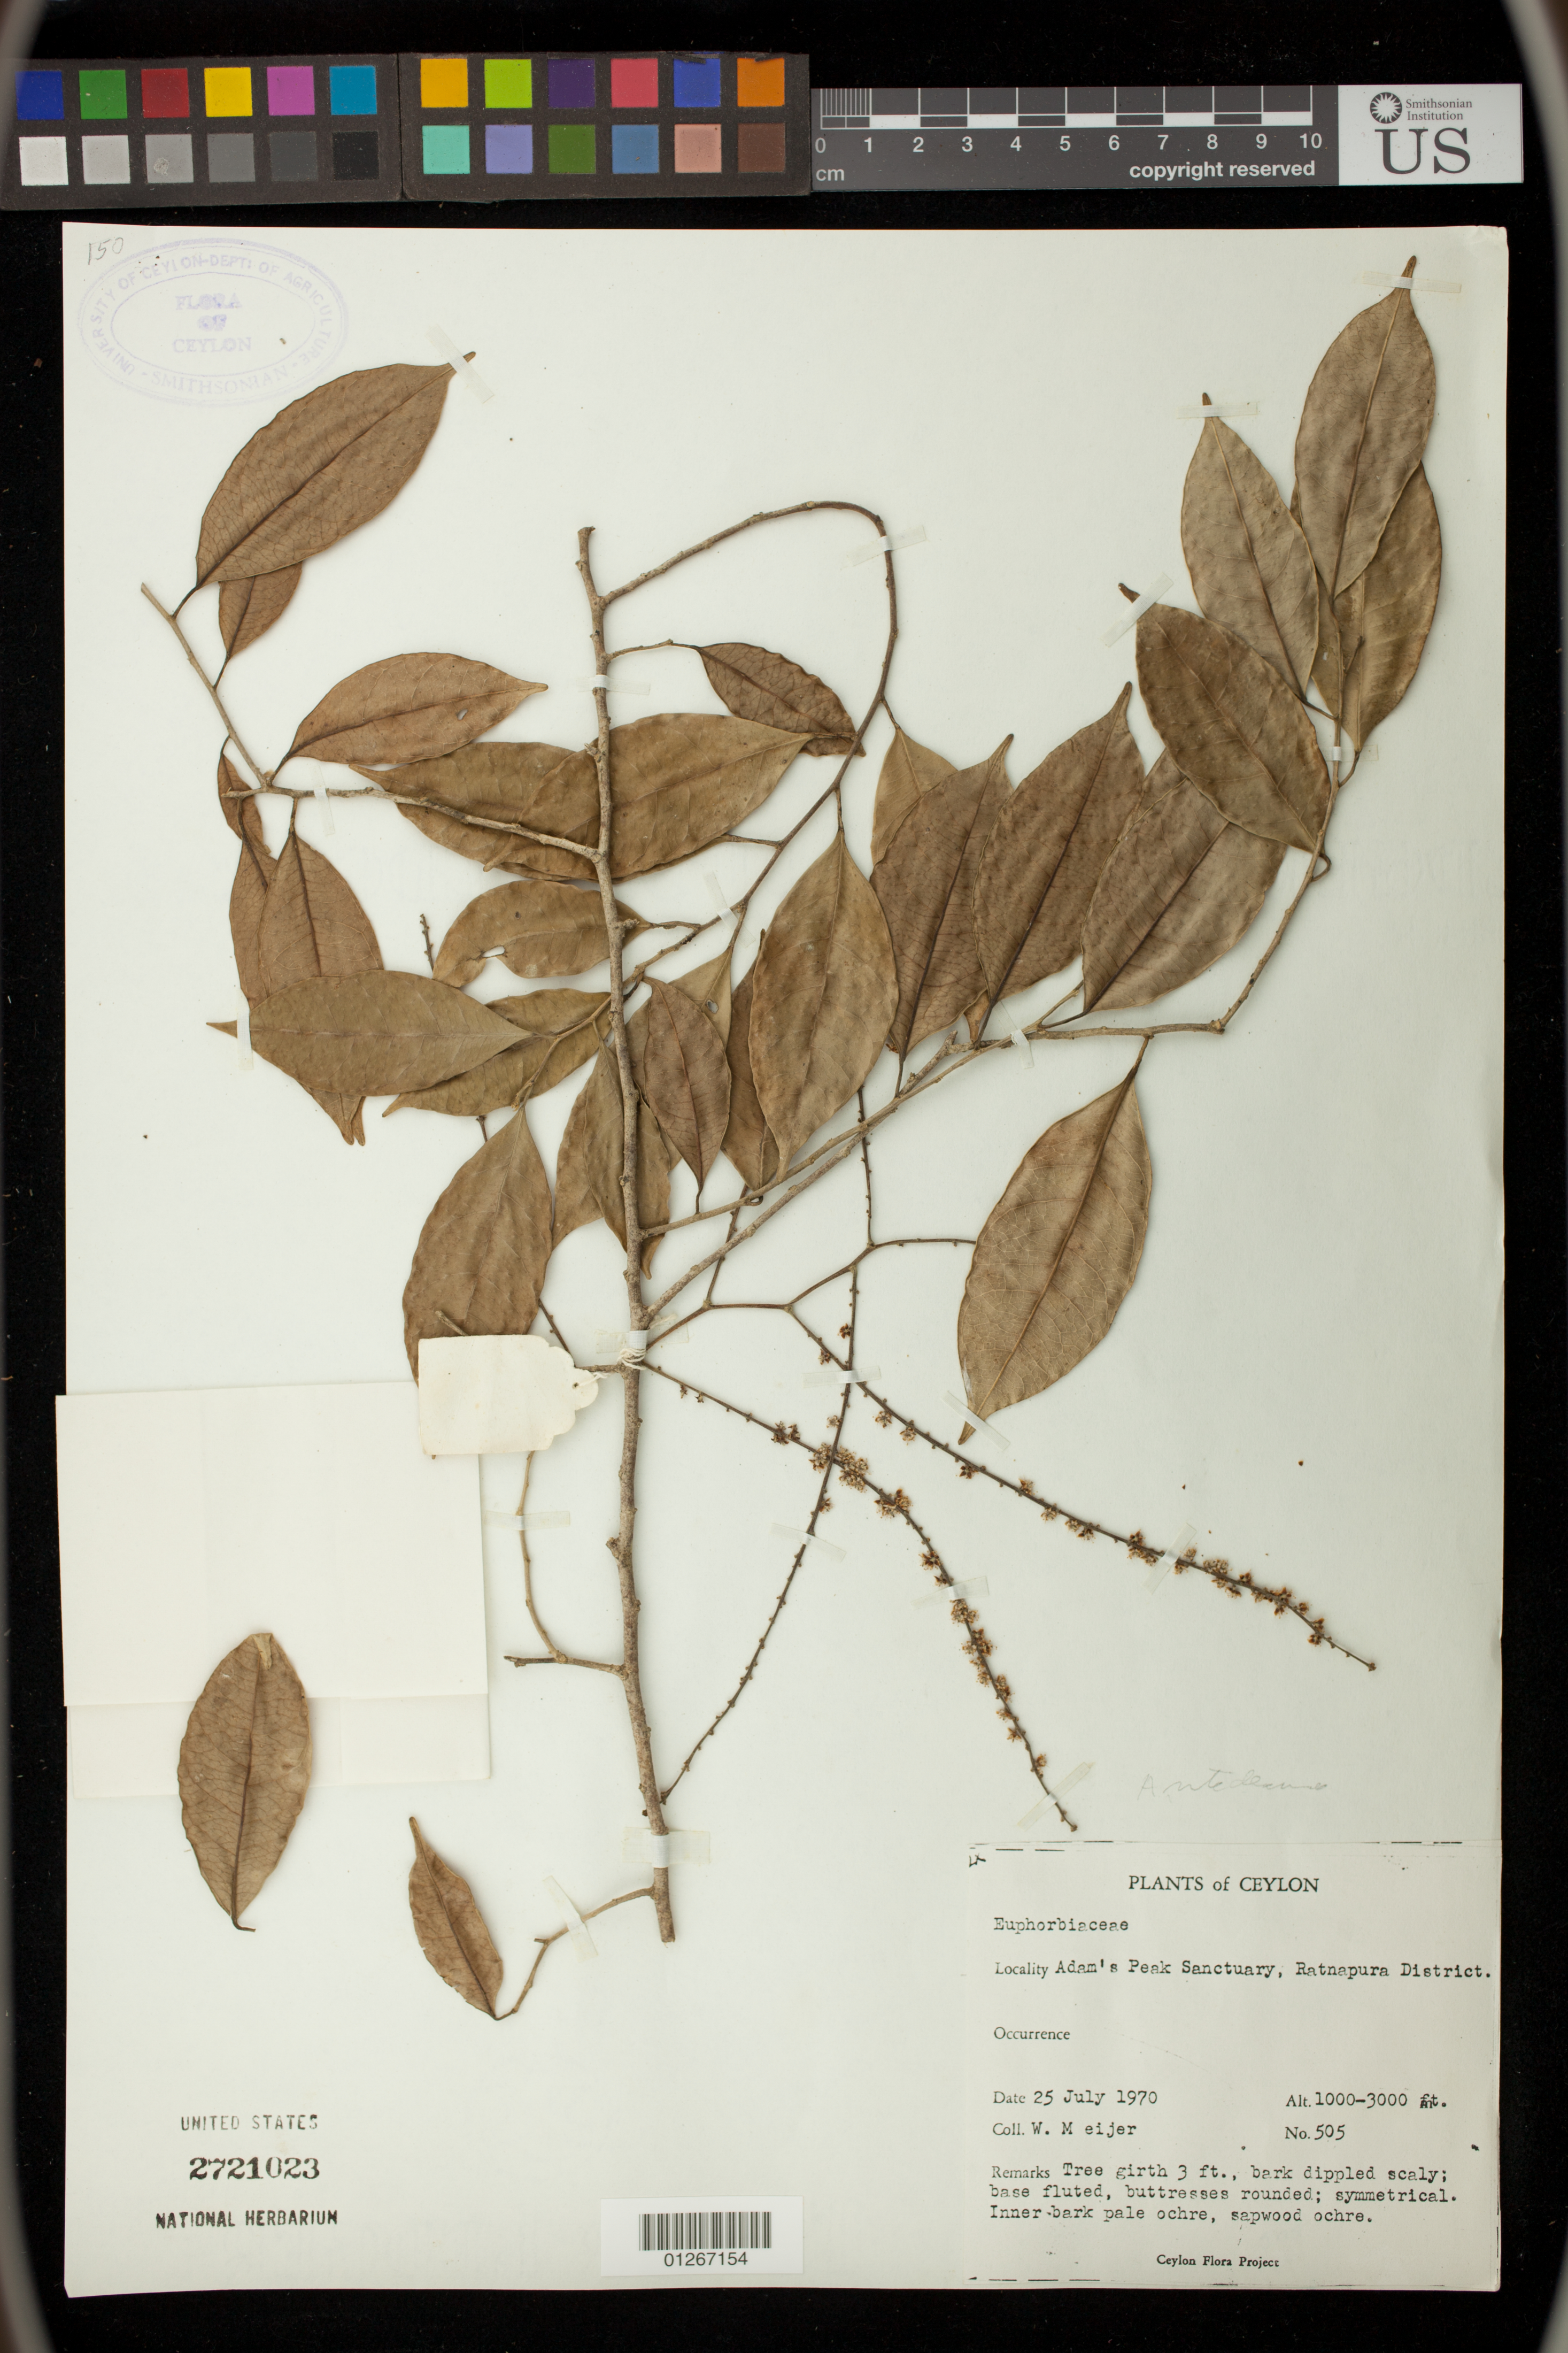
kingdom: Plantae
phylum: Tracheophyta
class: Magnoliopsida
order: Malpighiales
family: Phyllanthaceae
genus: Antidesma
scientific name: Antidesma sp.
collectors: W. Meijer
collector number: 505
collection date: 1970-07-25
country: Sri Lanka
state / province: Sabaragamuwa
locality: Adam's Peak Sanctuary, Ratnapura District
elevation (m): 305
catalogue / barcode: US 2721023